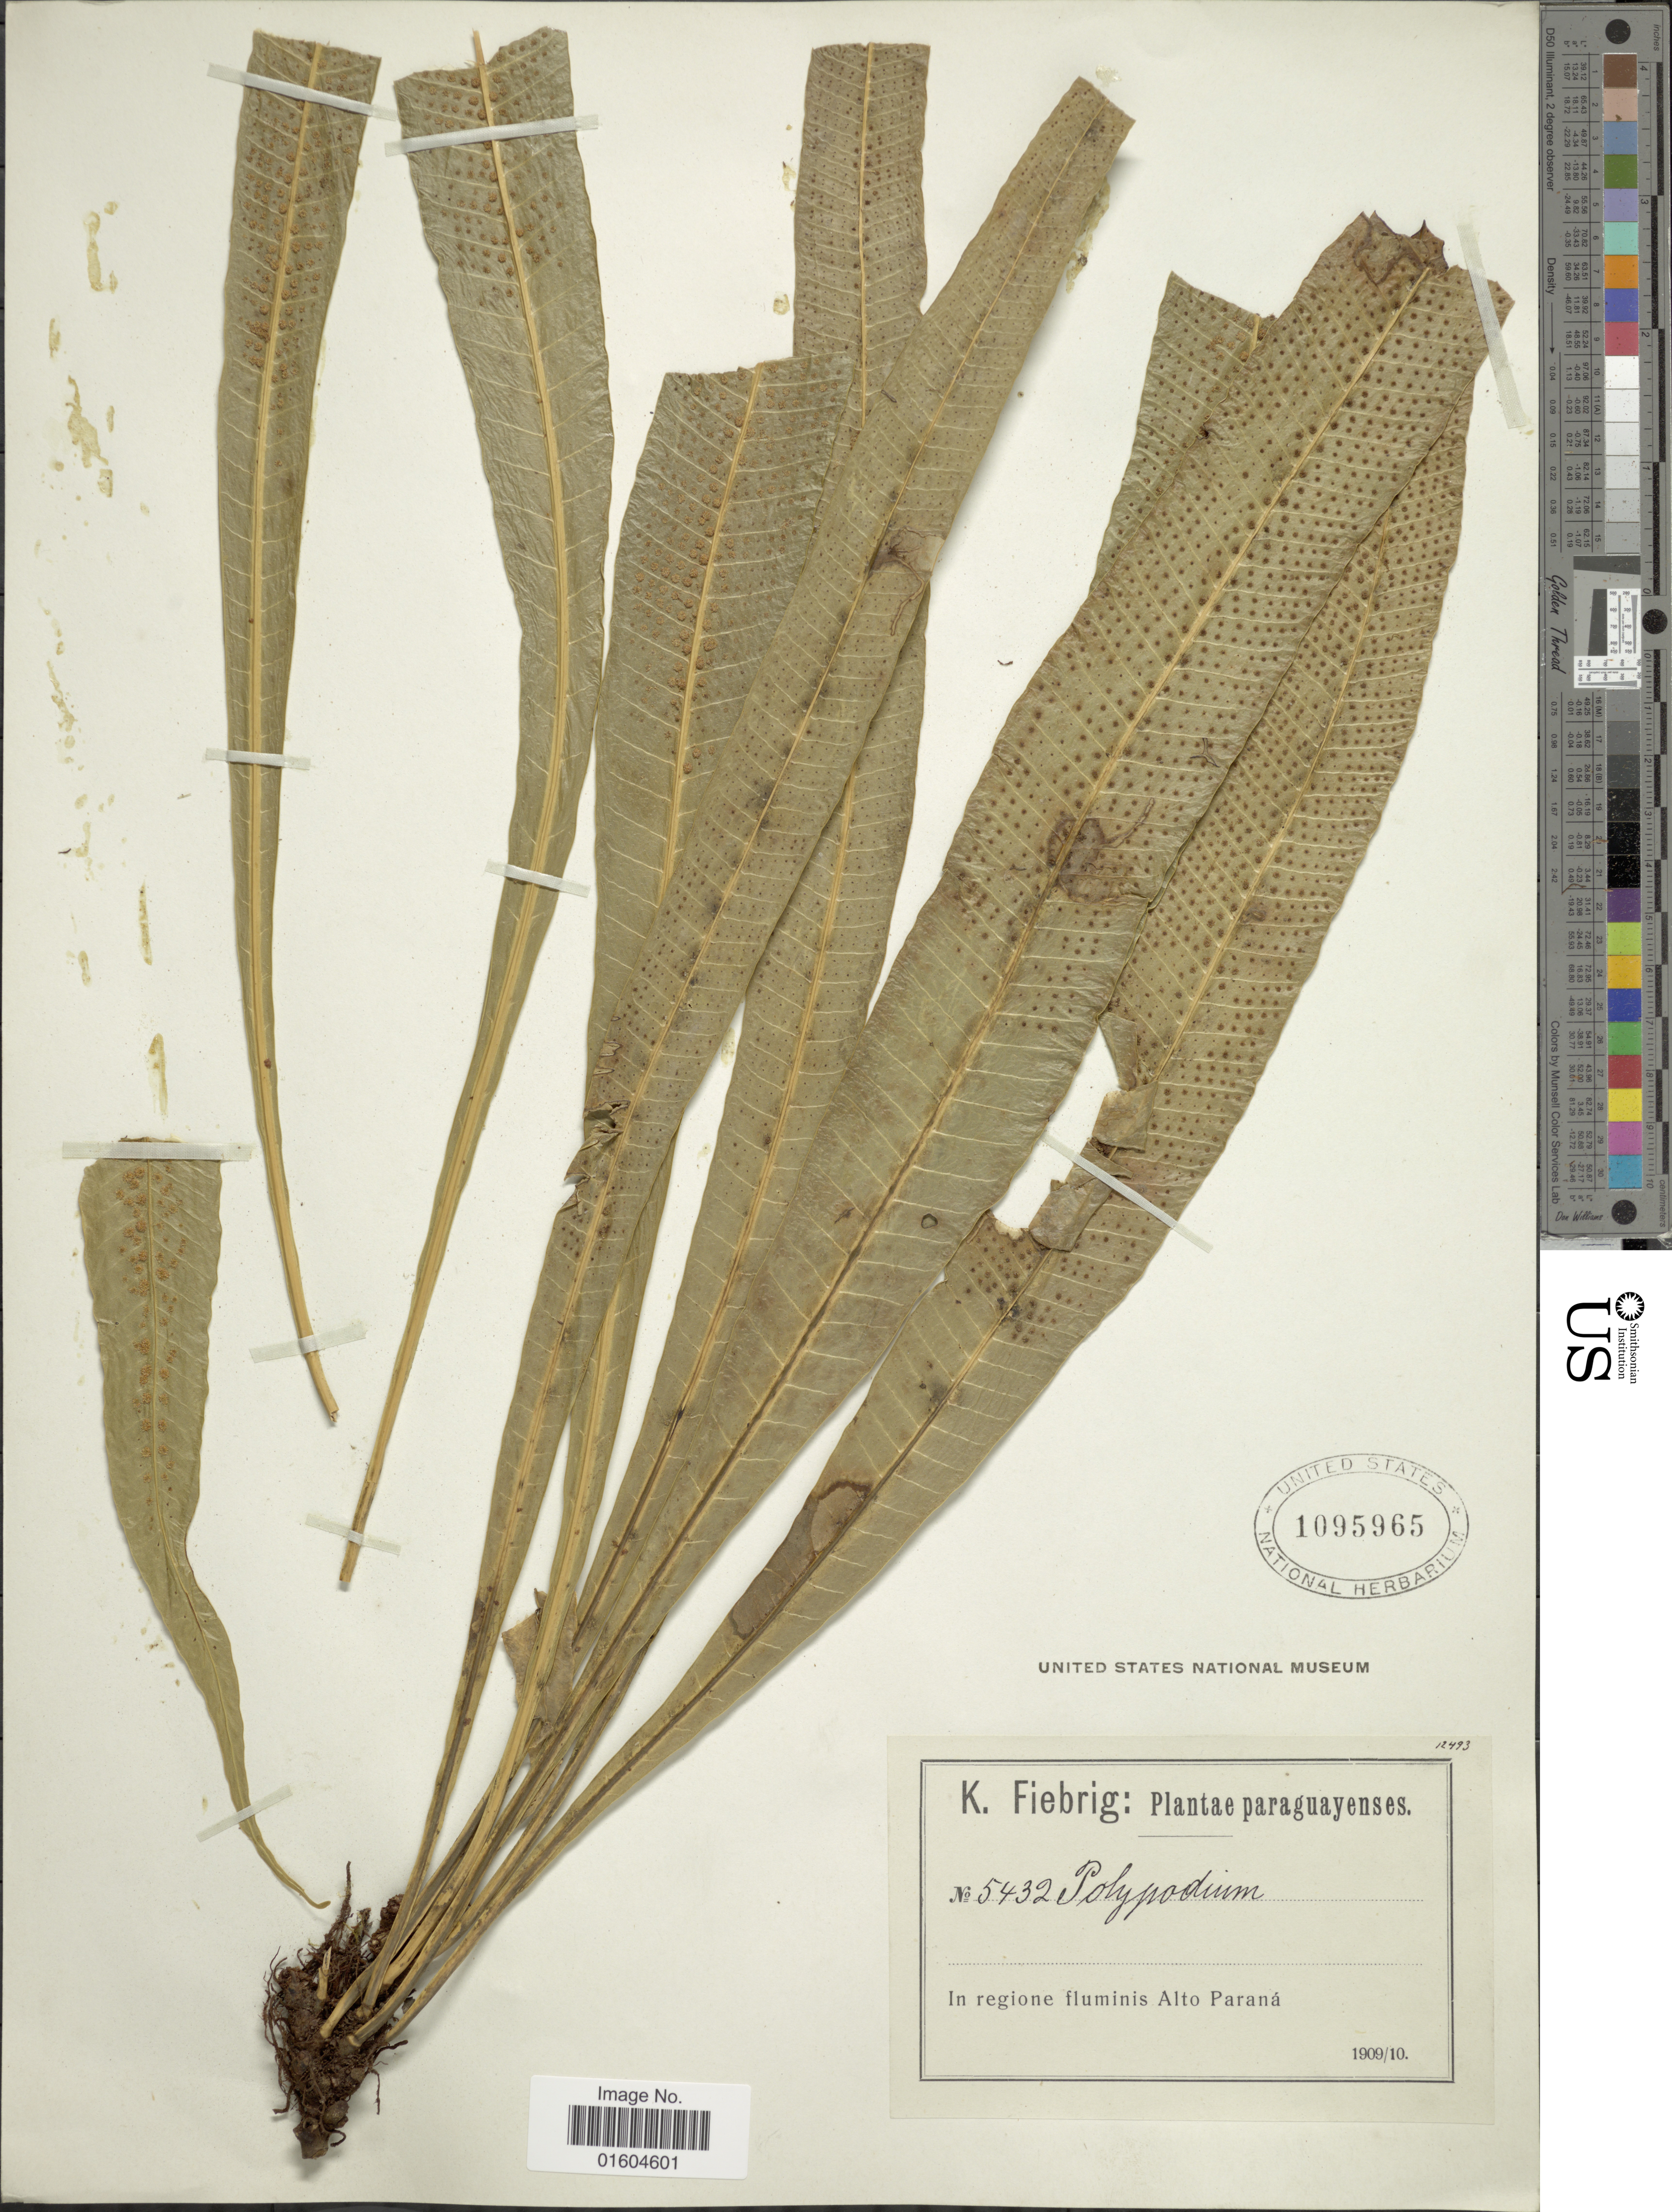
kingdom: Plantae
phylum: Tracheophyta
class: Polypodiopsida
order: Polypodiales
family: Polypodiaceae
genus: Campyloneurum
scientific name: Campyloneurum major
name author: (Hieron. ex Hicken) Lellinger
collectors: K. Fiebrig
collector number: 5432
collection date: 1909/1910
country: Paraguay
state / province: Alto Parana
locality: Paraguayenses. In regione fluminis Alto Parana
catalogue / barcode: US 1095965